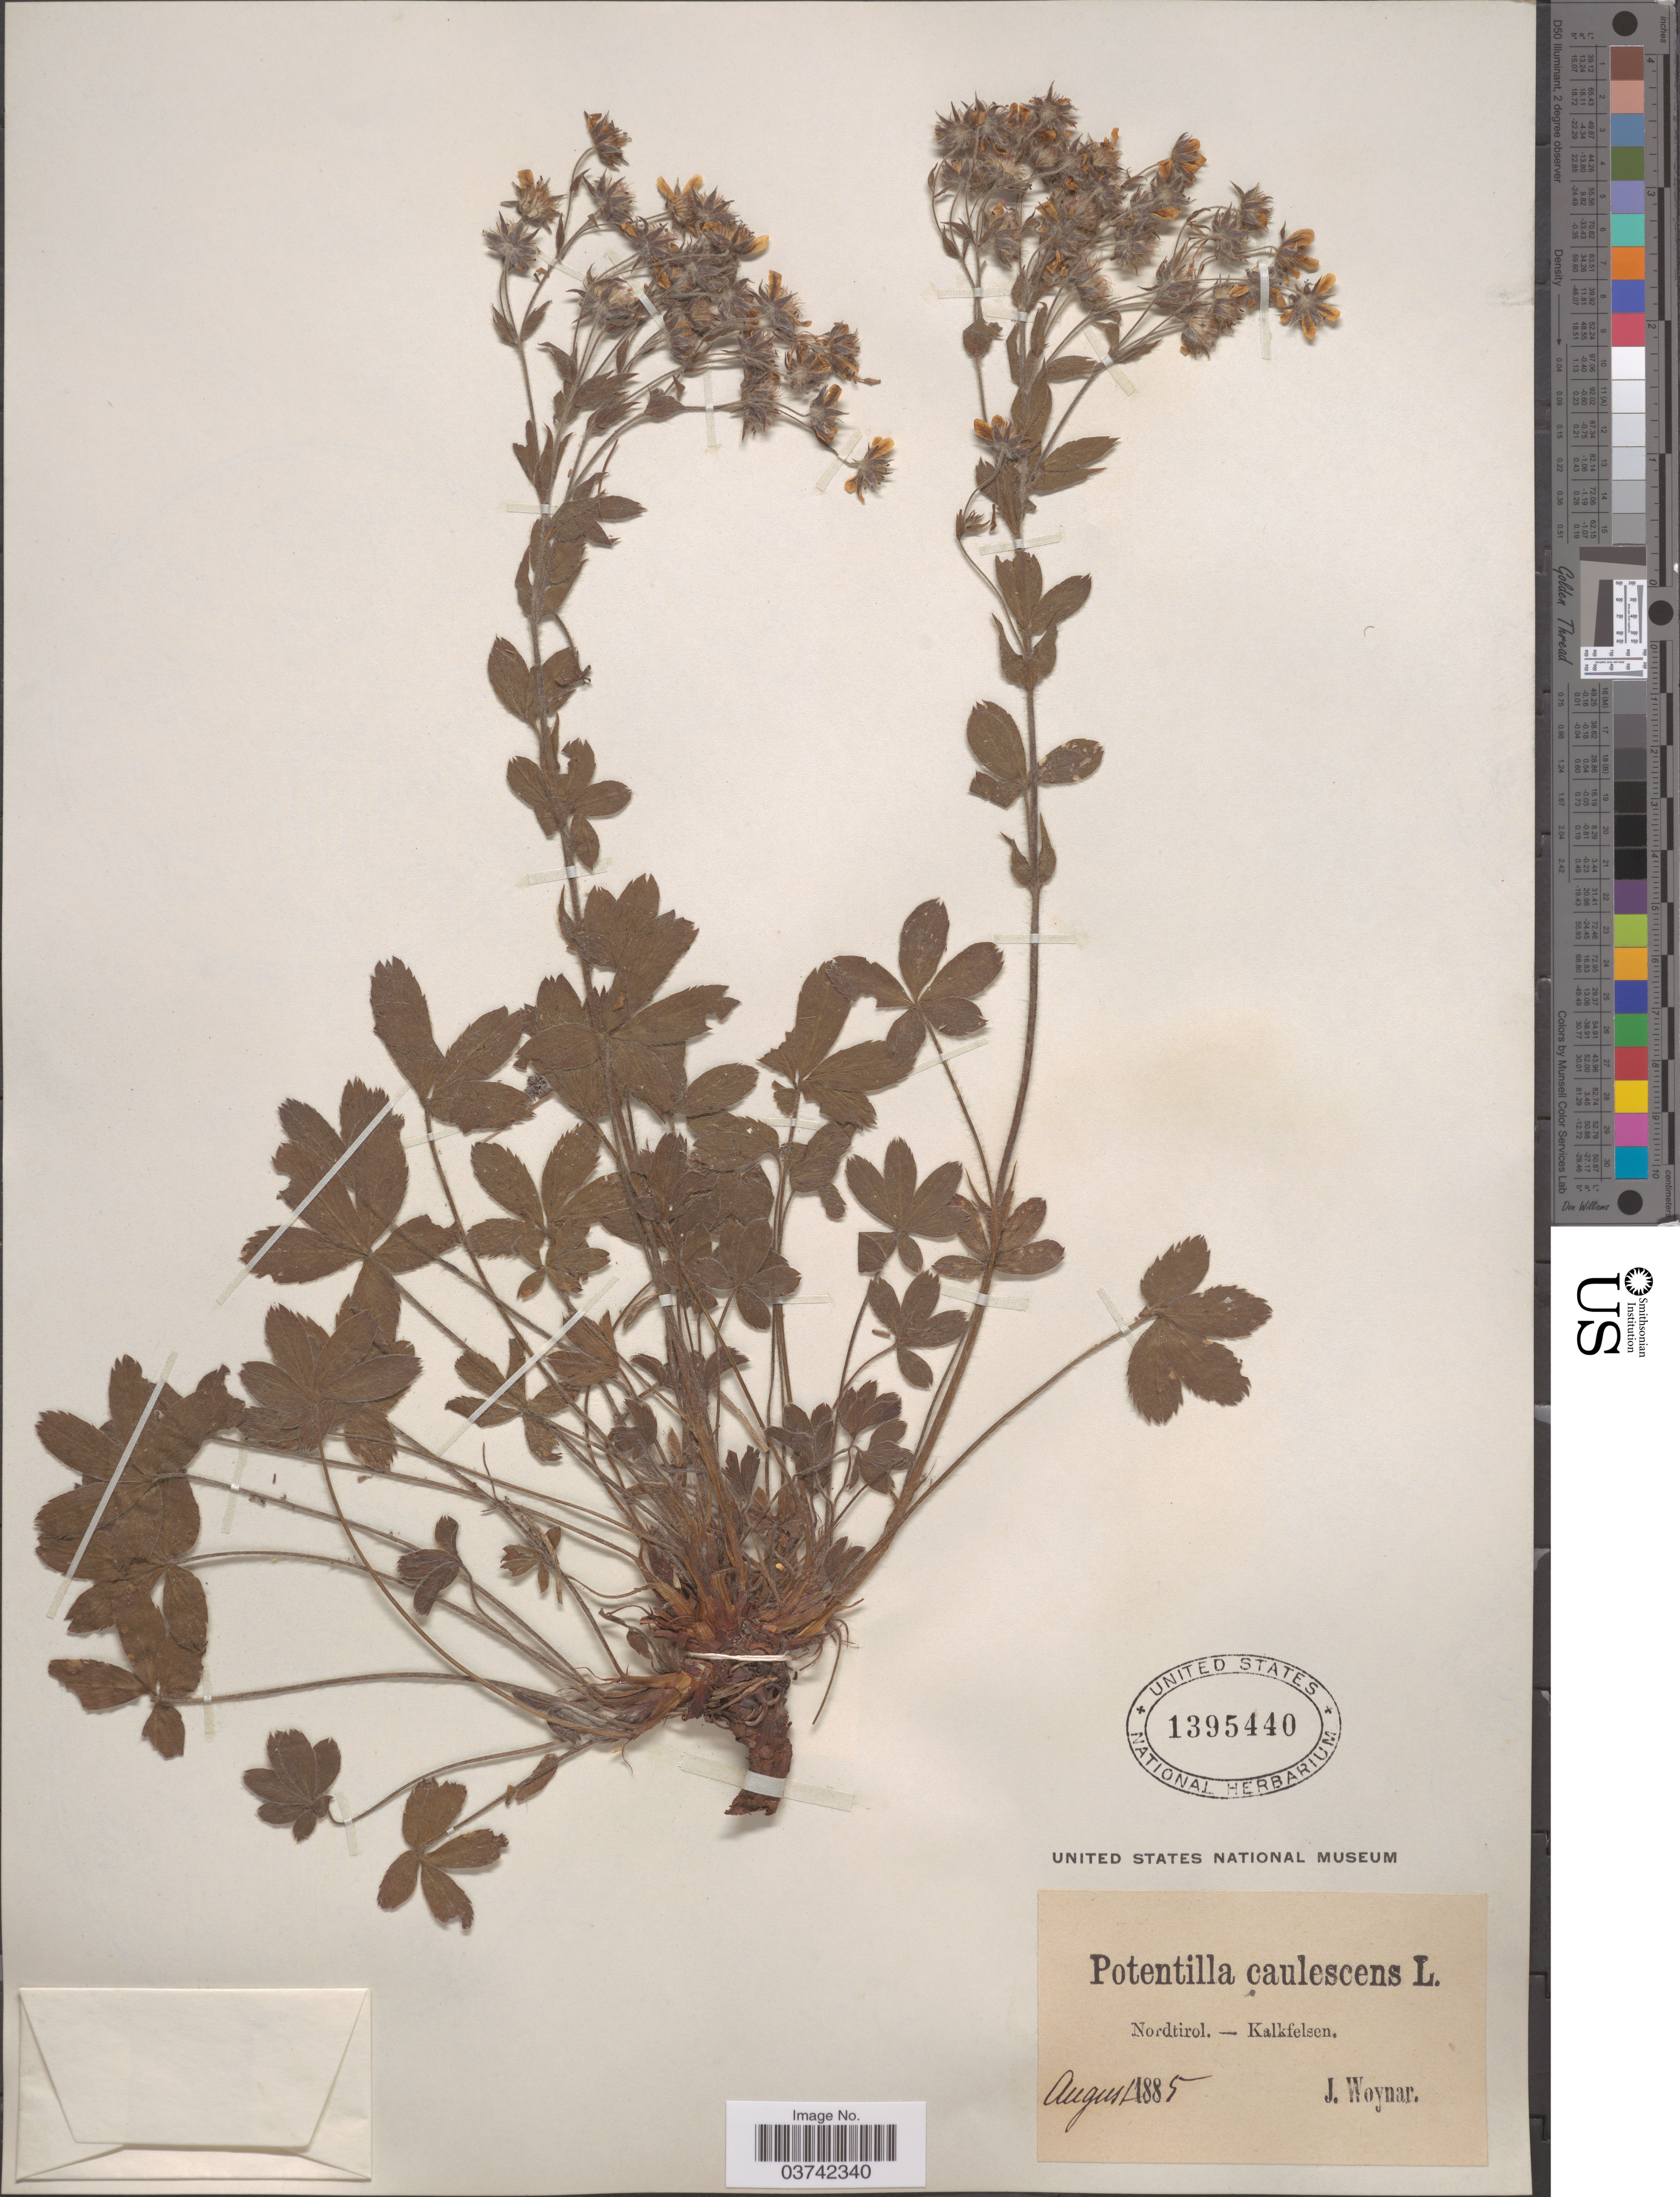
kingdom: Plantae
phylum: Tracheophyta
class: Magnoliopsida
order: Rosales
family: Rosaceae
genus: Potentilla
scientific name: Potentilla caulescens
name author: L.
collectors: J. Woynar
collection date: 1885-08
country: Austria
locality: Nordtirol. Kalkfelsen.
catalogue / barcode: US 1395440